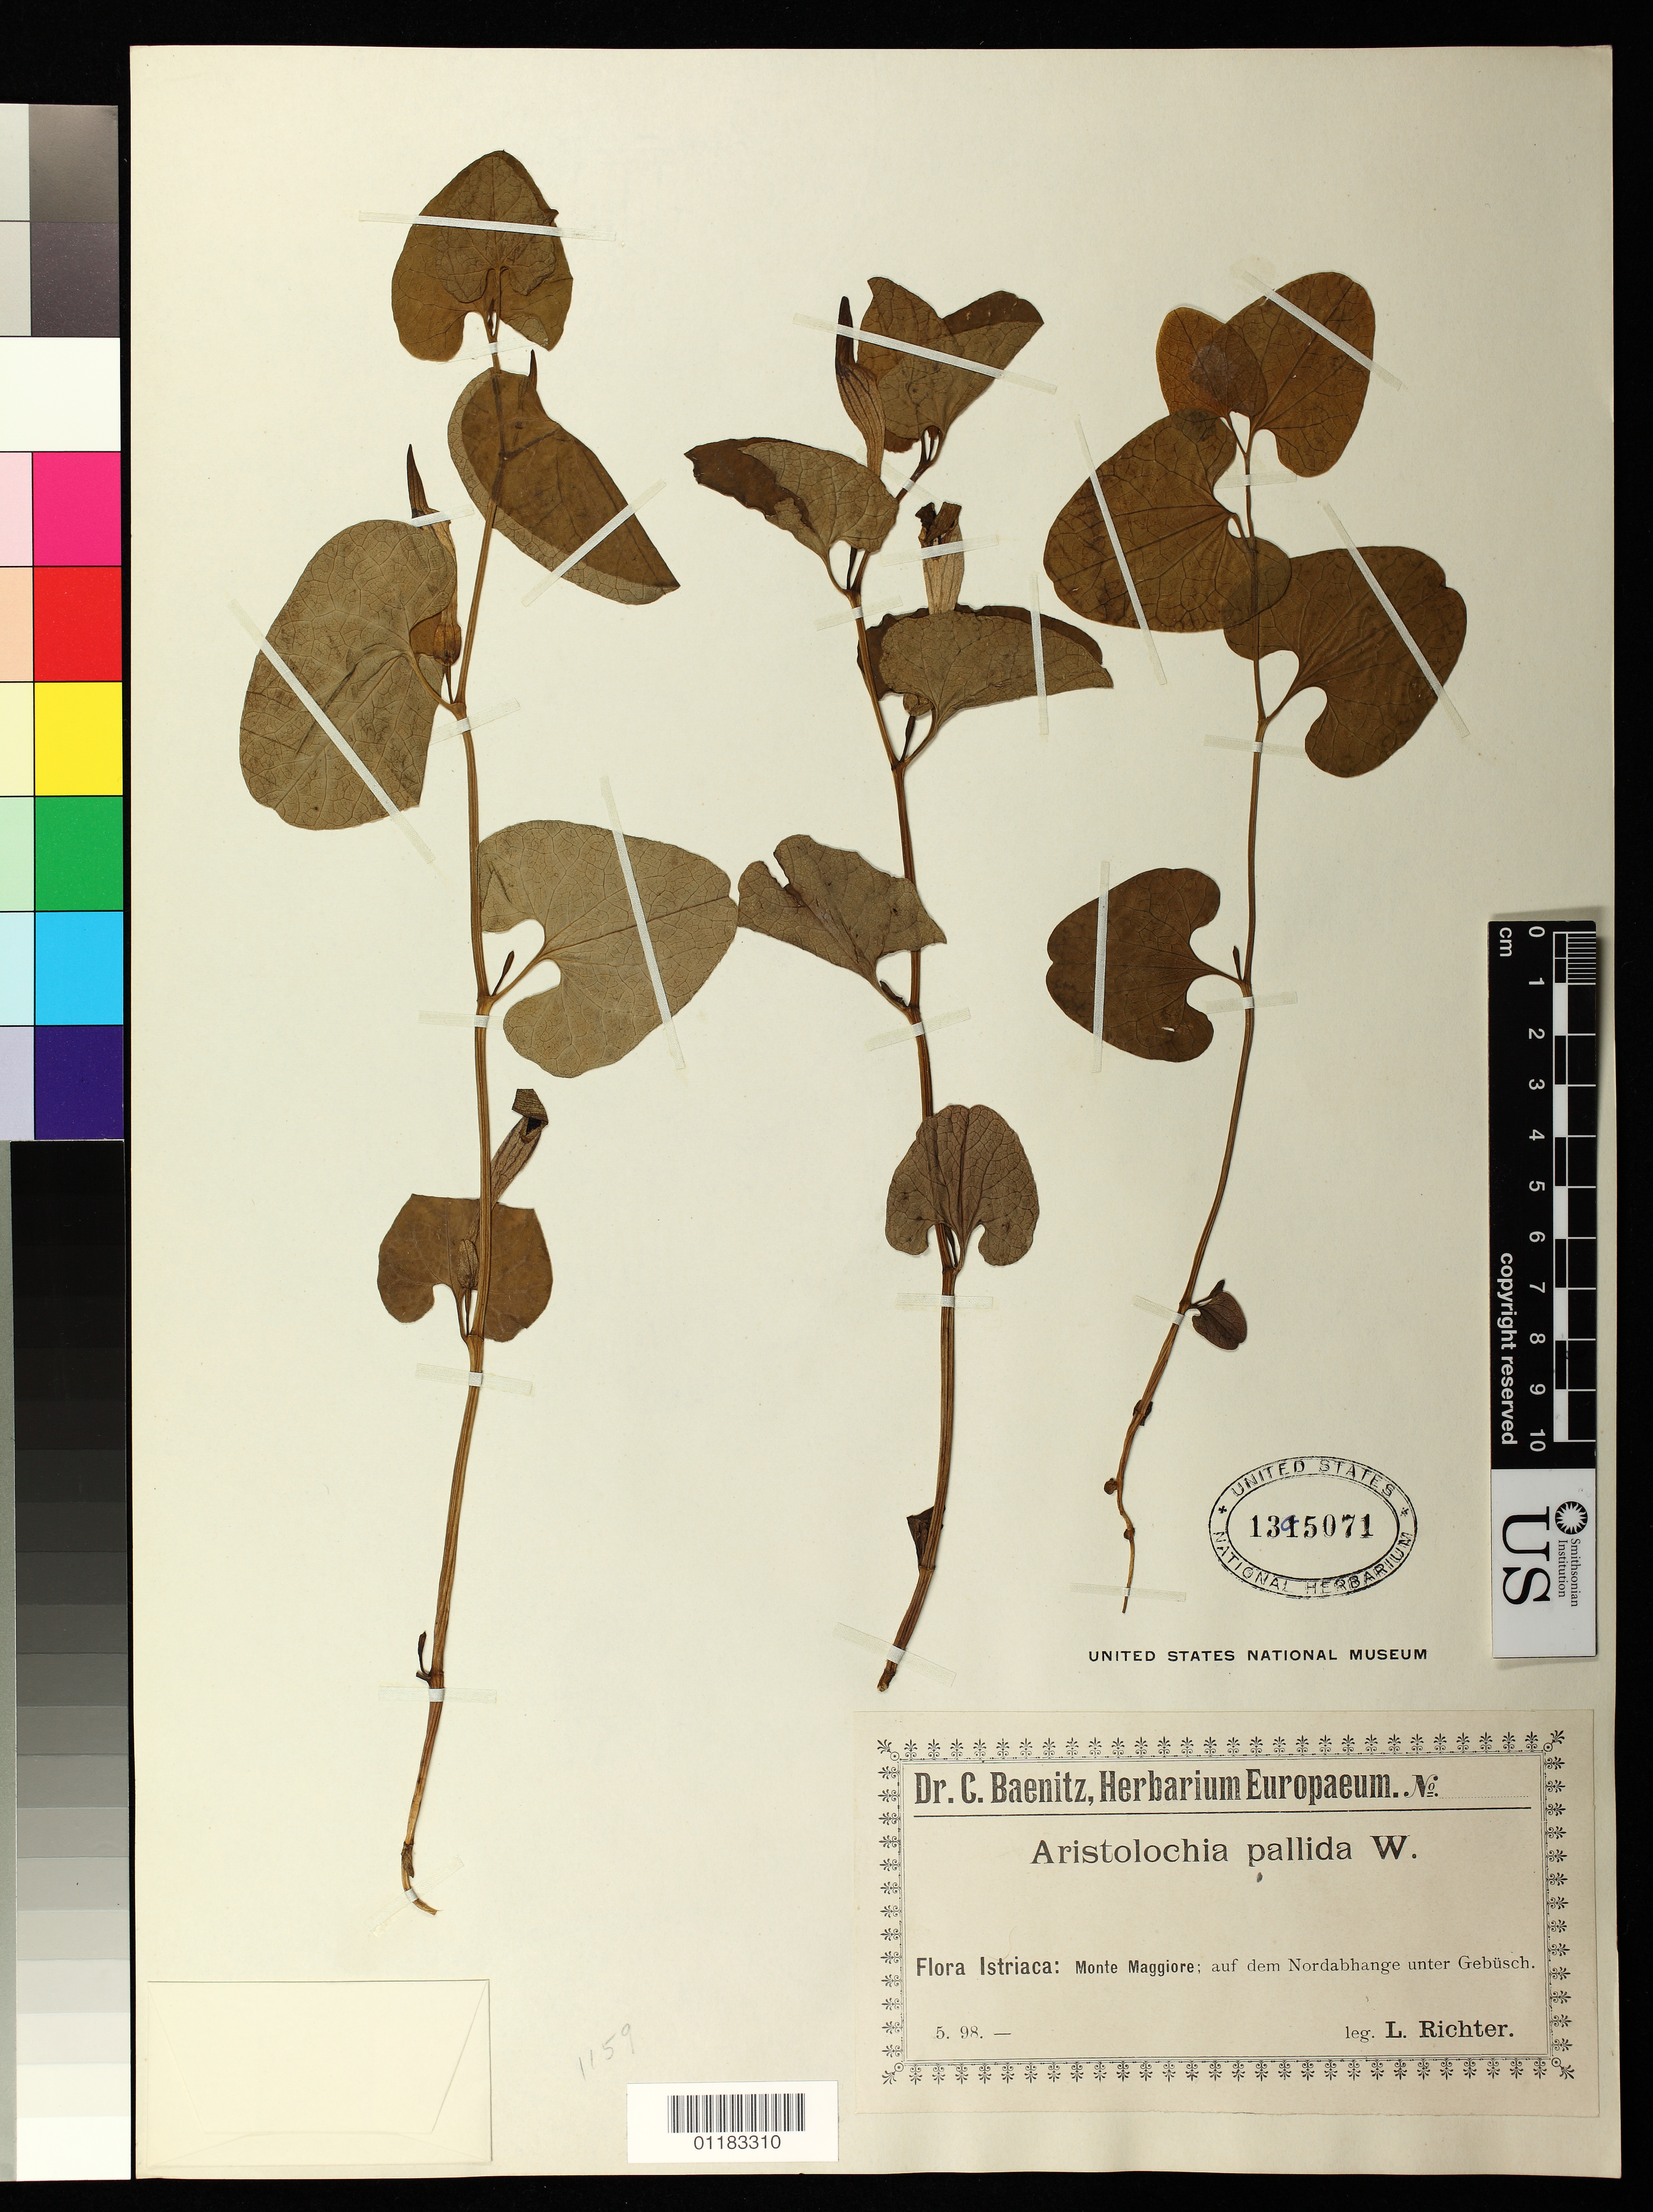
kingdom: Plantae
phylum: Tracheophyta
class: Magnoliopsida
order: Piperales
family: Aristolochiaceae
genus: Aristolochia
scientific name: Aristolochia pallida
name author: Willd.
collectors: L. Richter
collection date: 1898-05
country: Italy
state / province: Campania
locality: Monte Maggiore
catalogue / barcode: US 1395071